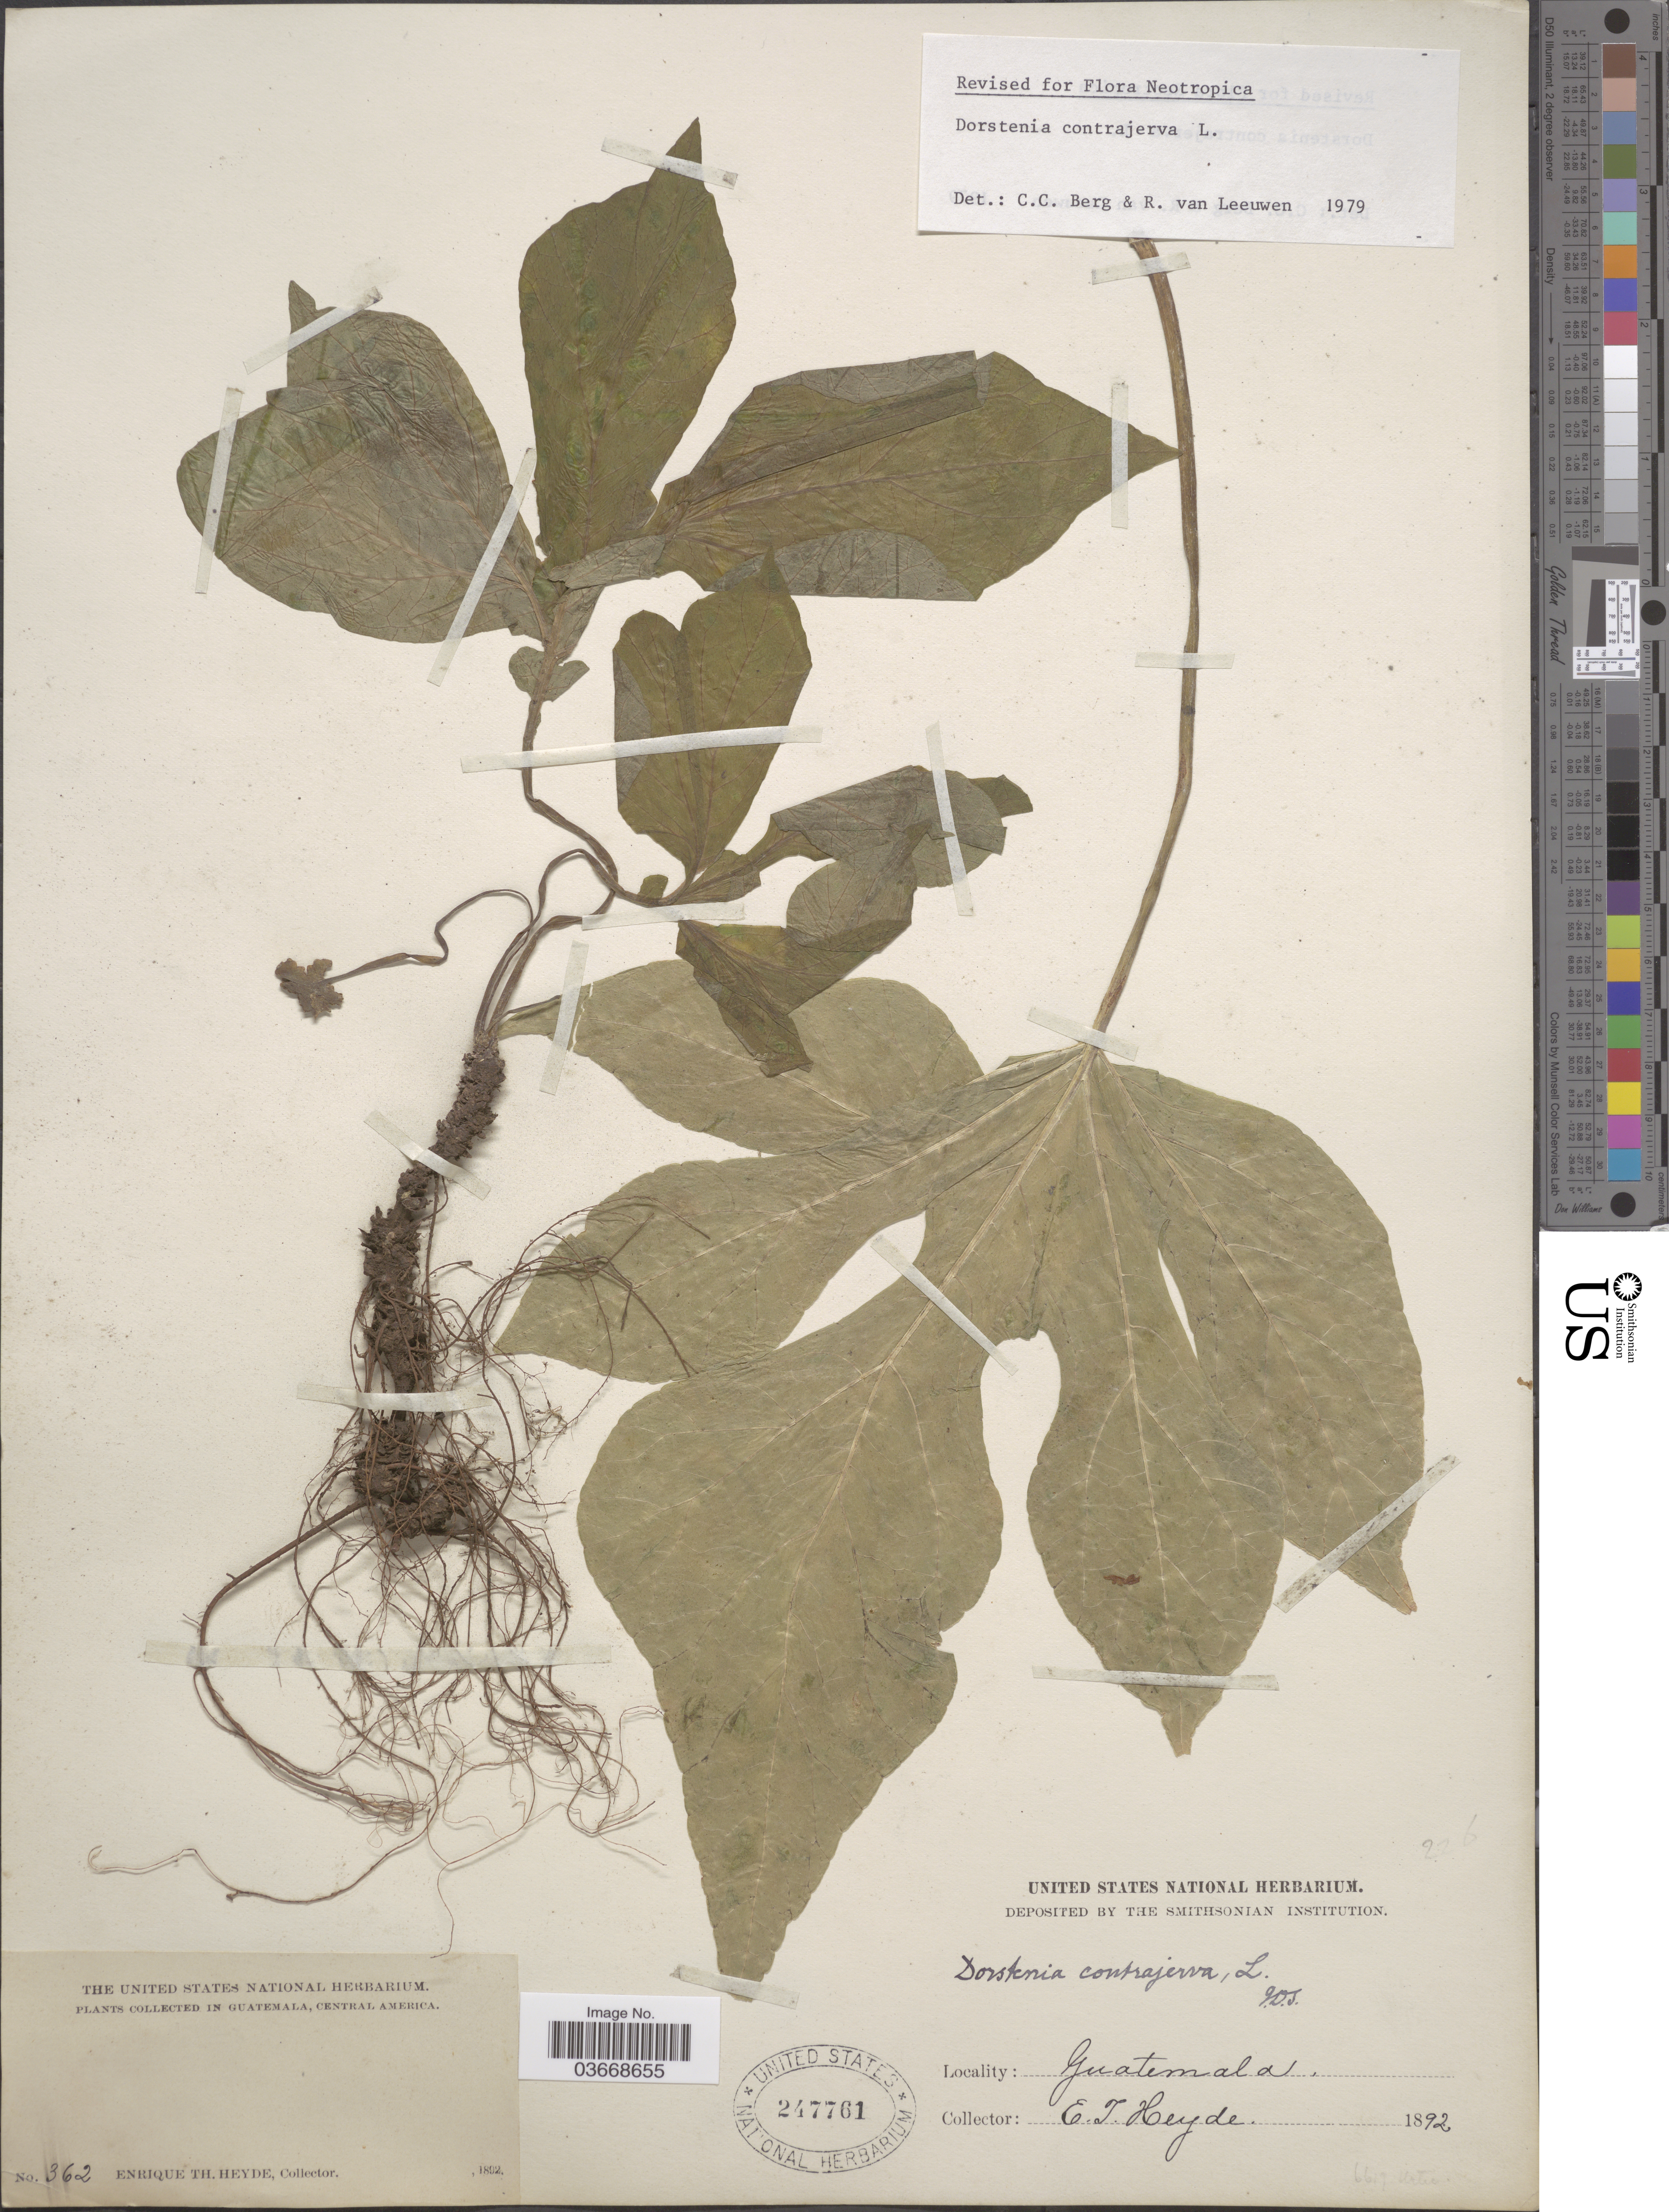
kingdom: Plantae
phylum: Tracheophyta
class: Magnoliopsida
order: Rosales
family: Moraceae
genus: Dorstenia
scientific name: Dorstenia contrajerva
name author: L.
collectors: E. T. Heyde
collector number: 362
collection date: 1892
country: Guatemala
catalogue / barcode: US 247761